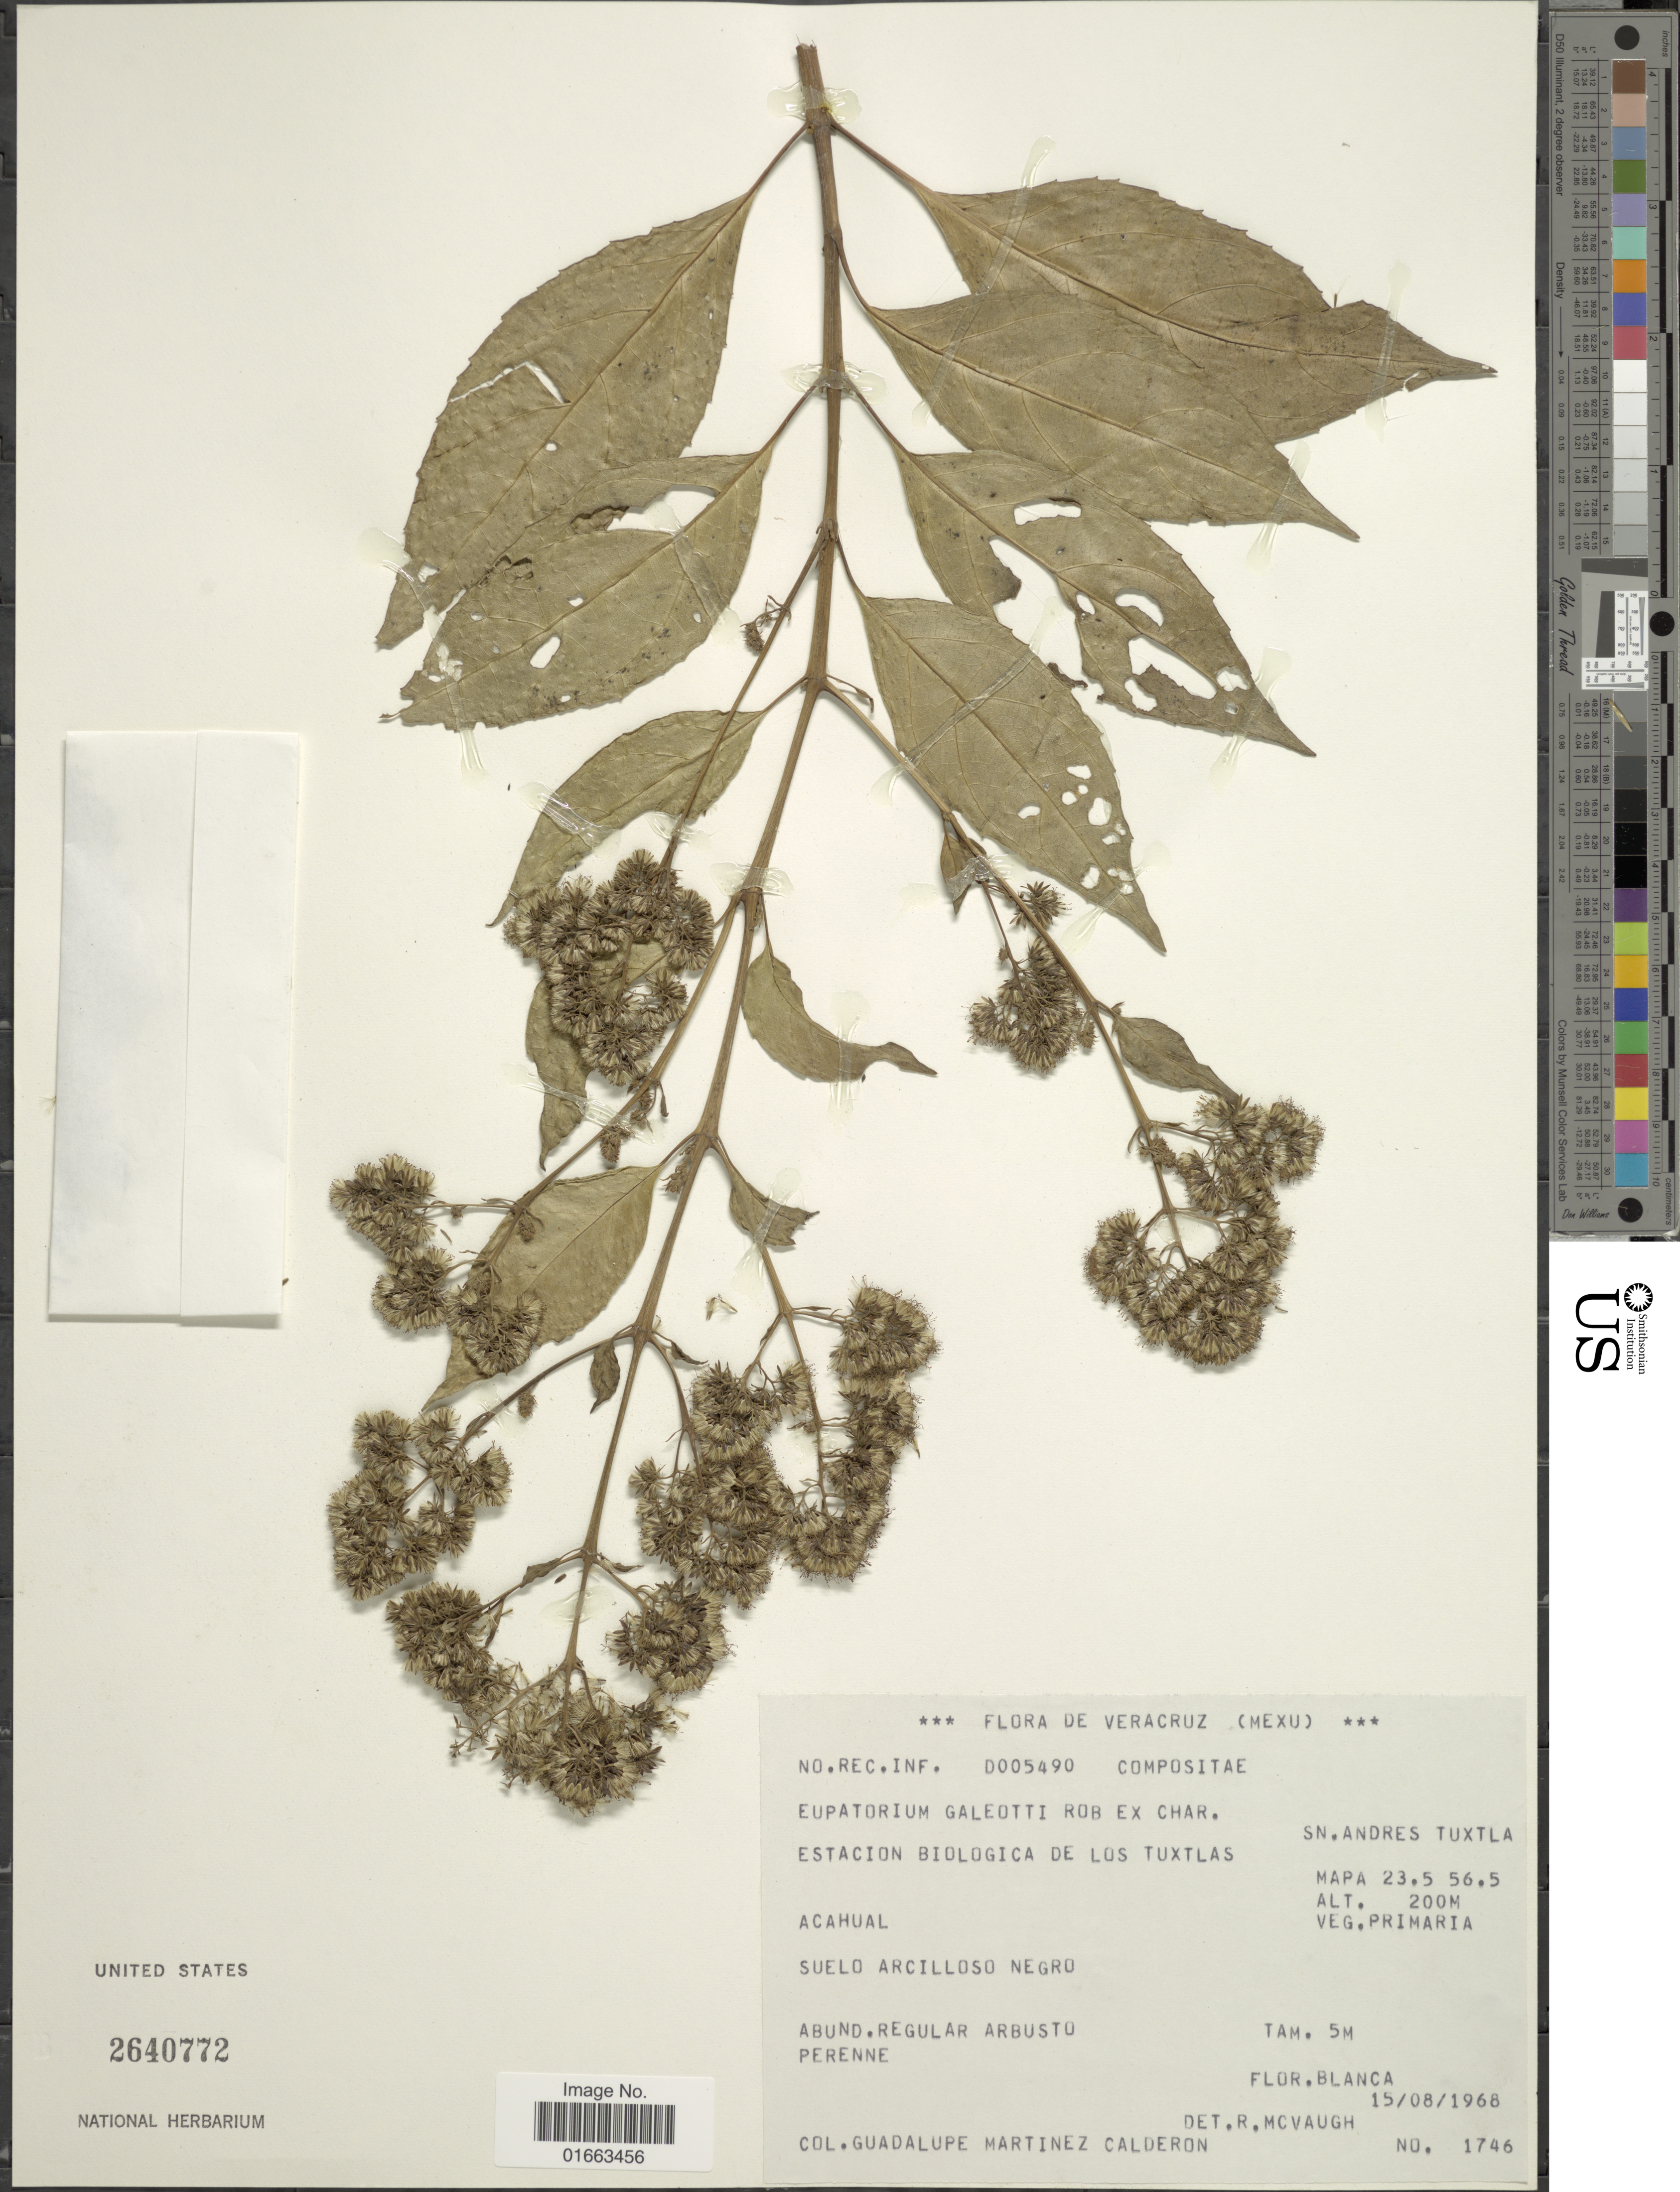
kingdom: Plantae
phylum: Tracheophyta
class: Magnoliopsida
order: Asterales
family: Asteraceae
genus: Koanophyllon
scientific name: Koanophyllon galeottii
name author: (B.L. Rob.) R.M. King & H. Rob.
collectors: G. Martinez-C.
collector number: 1746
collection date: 1968-08-15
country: Mexico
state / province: Veracruz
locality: Veracruz, Estacion Biologica de Los Tuxtlas, Sn. Andres Tuxtla, Acahual, Suelo Arcilloso Negro, Mapa 23.5 56.5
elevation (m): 200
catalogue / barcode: US 2640772